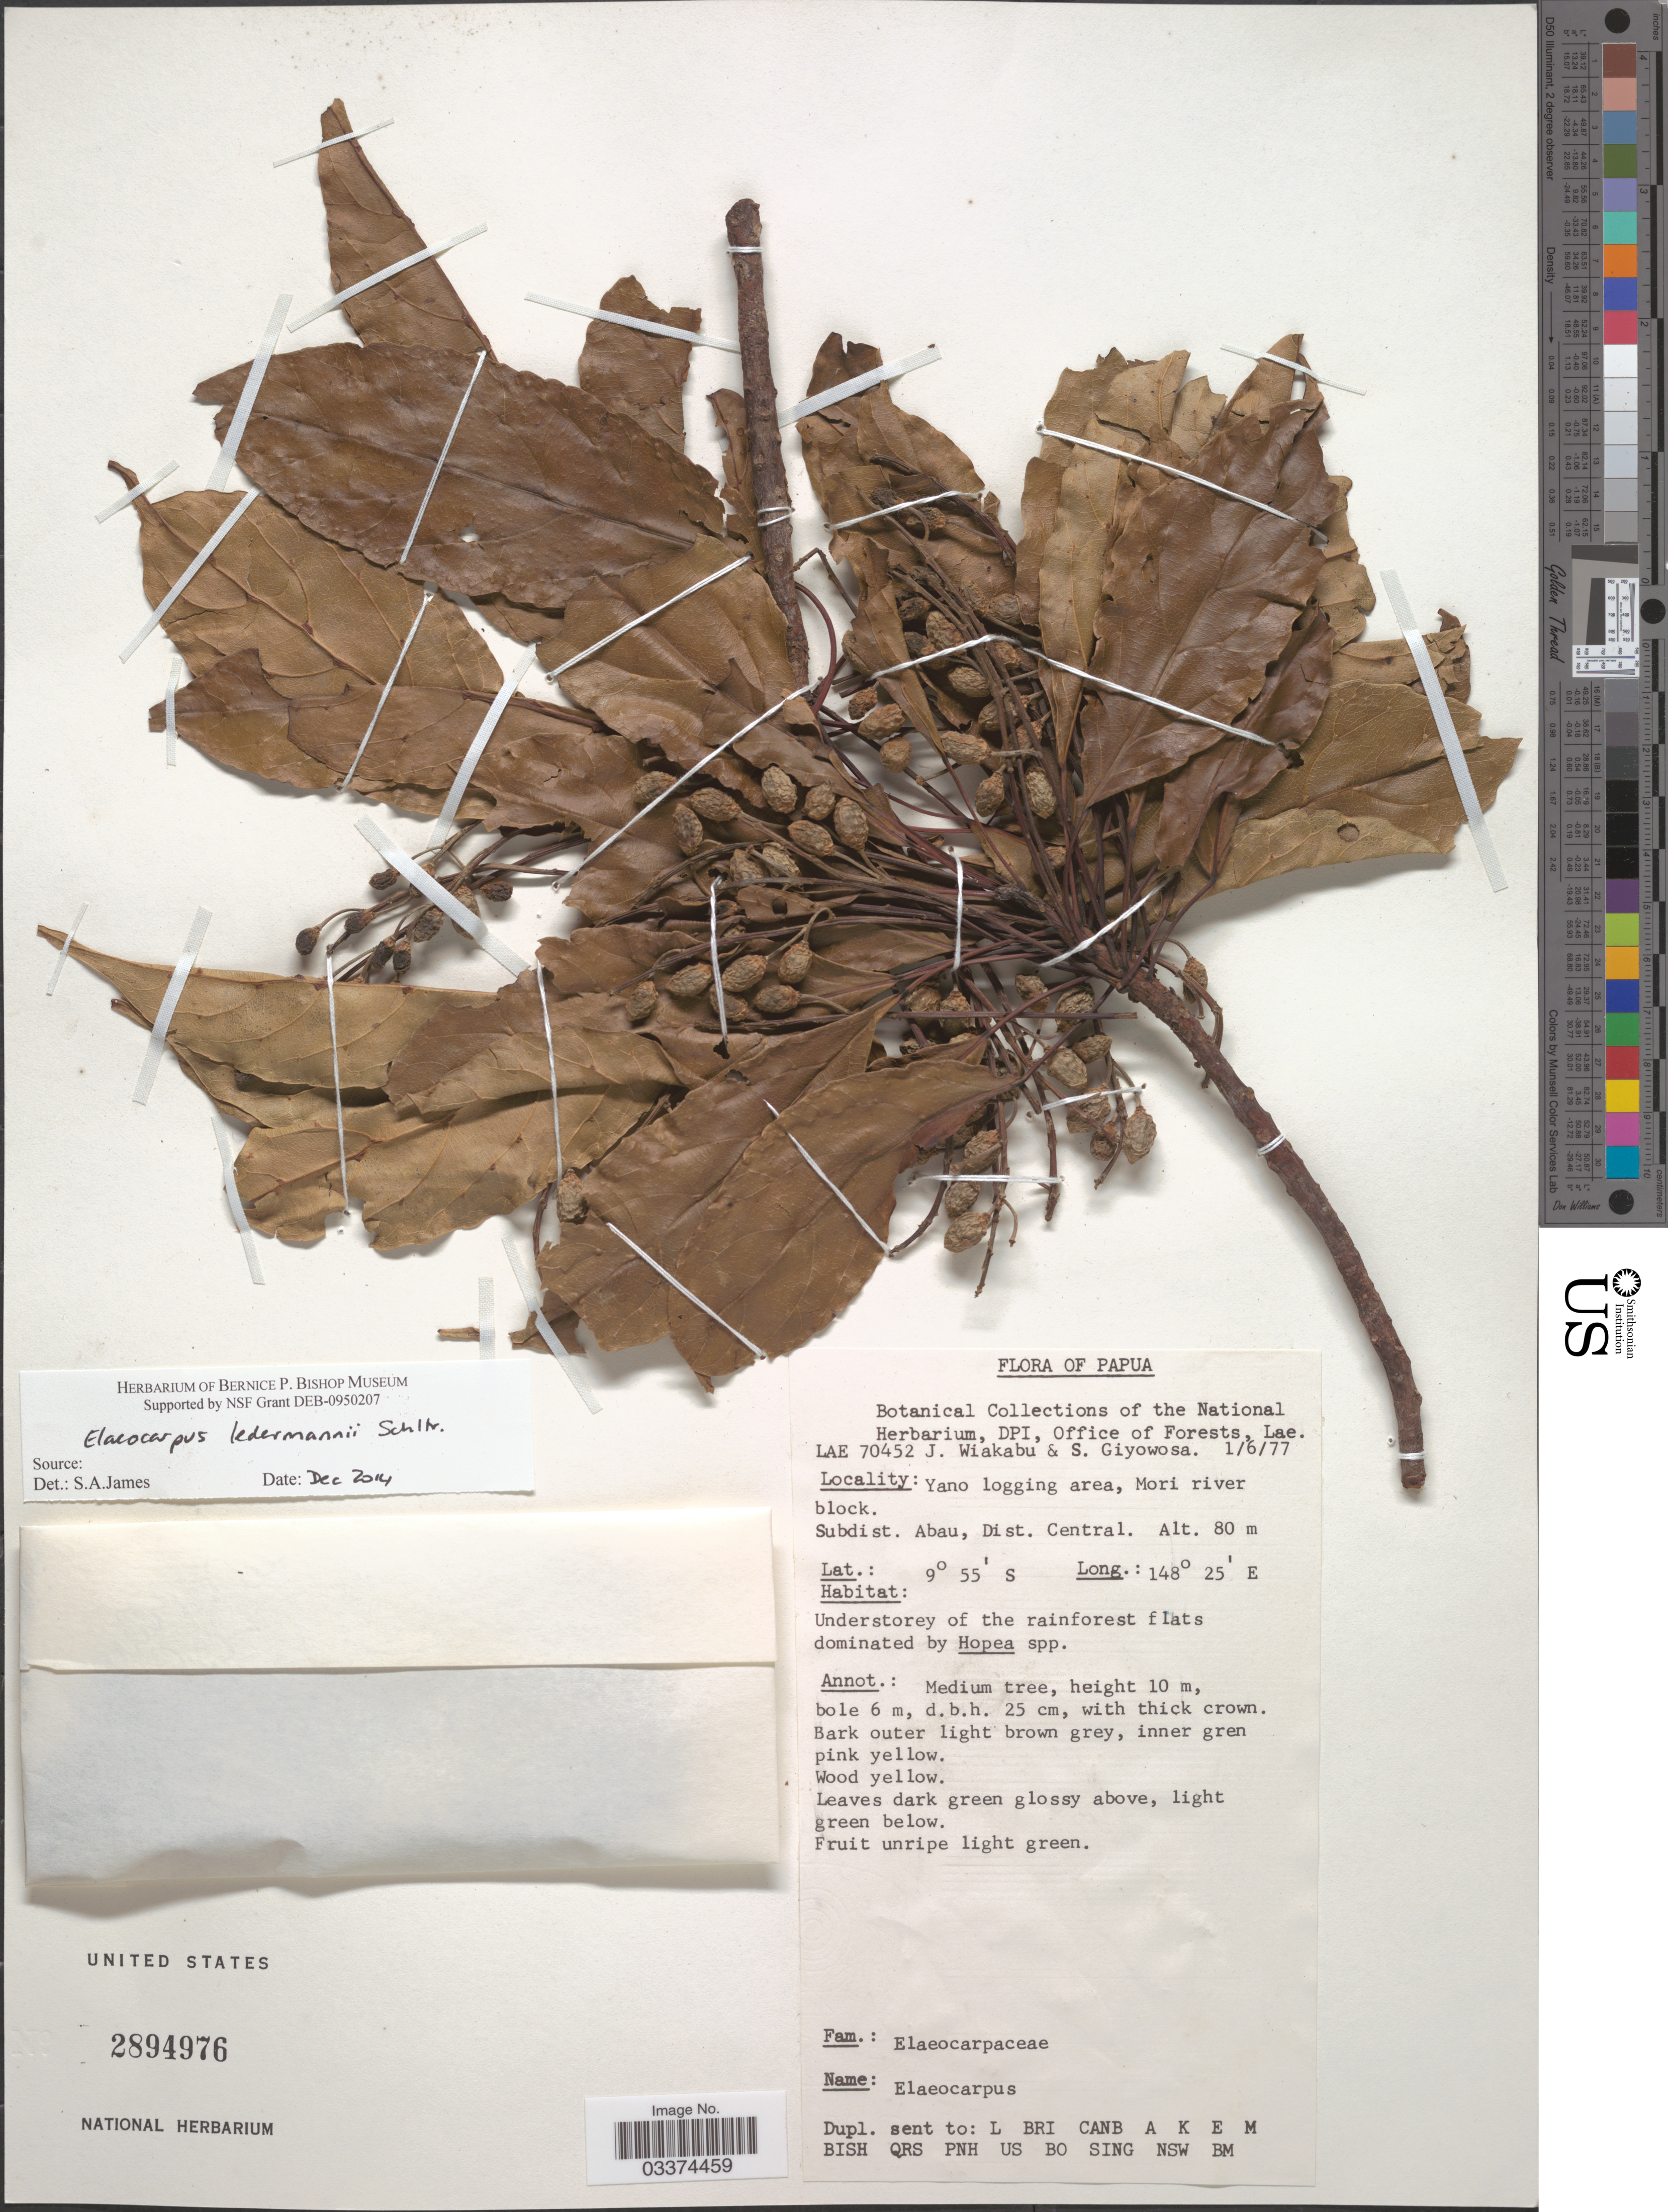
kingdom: Plantae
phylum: Tracheophyta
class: Magnoliopsida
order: Oxalidales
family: Elaeocarpaceae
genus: Elaeocarpus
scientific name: Elaeocarpus ledermannii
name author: Schltr.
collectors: J. Wiakabu & S. Giyowosa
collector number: LAE70452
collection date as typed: Transcribed d/m/y: 1/6/77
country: Papua New Guinea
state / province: Central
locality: Papua, Yano logging area, Mori river block, Subdist. Abau, Dist. Central.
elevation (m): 80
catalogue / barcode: US 2894976